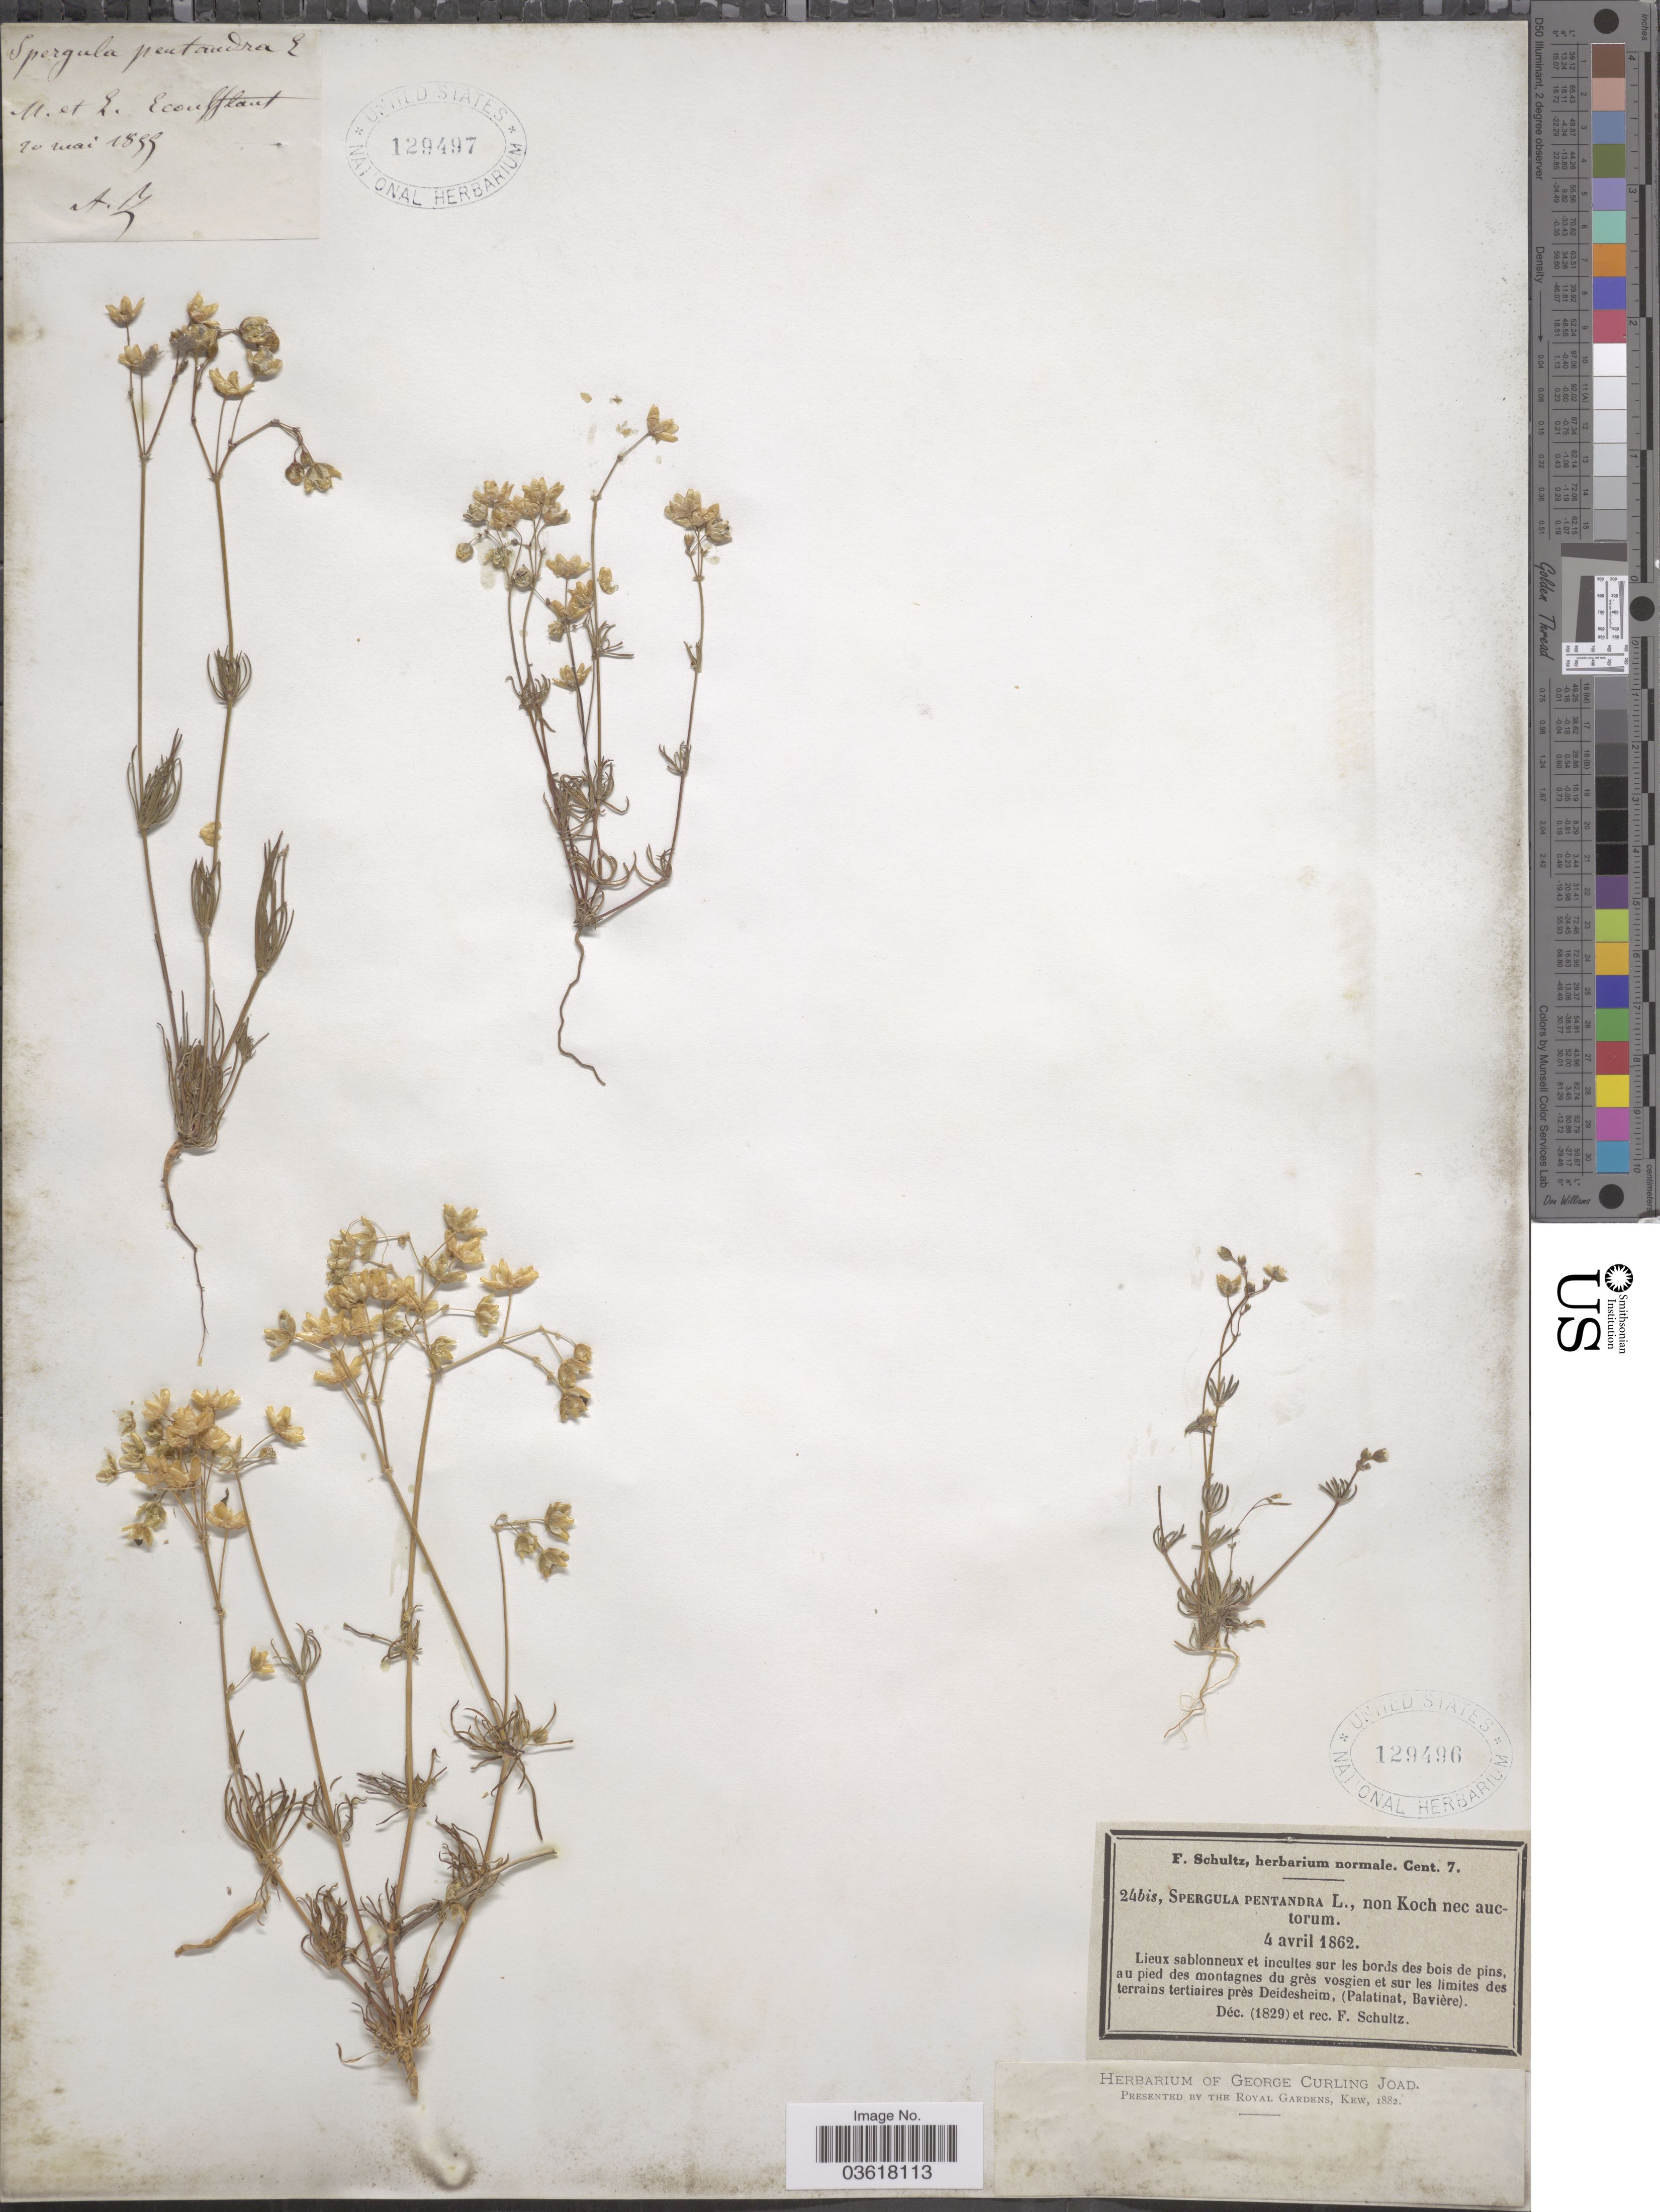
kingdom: Plantae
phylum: Tracheophyta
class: Magnoliopsida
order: Caryophyllales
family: Caryophyllaceae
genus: Spergula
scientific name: Spergula pentandra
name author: L.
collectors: F. Schultz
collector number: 24bis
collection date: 1862-04-04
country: Germany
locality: Près Deidesheim, (Palatinat, Bavière).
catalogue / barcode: US 129496-2